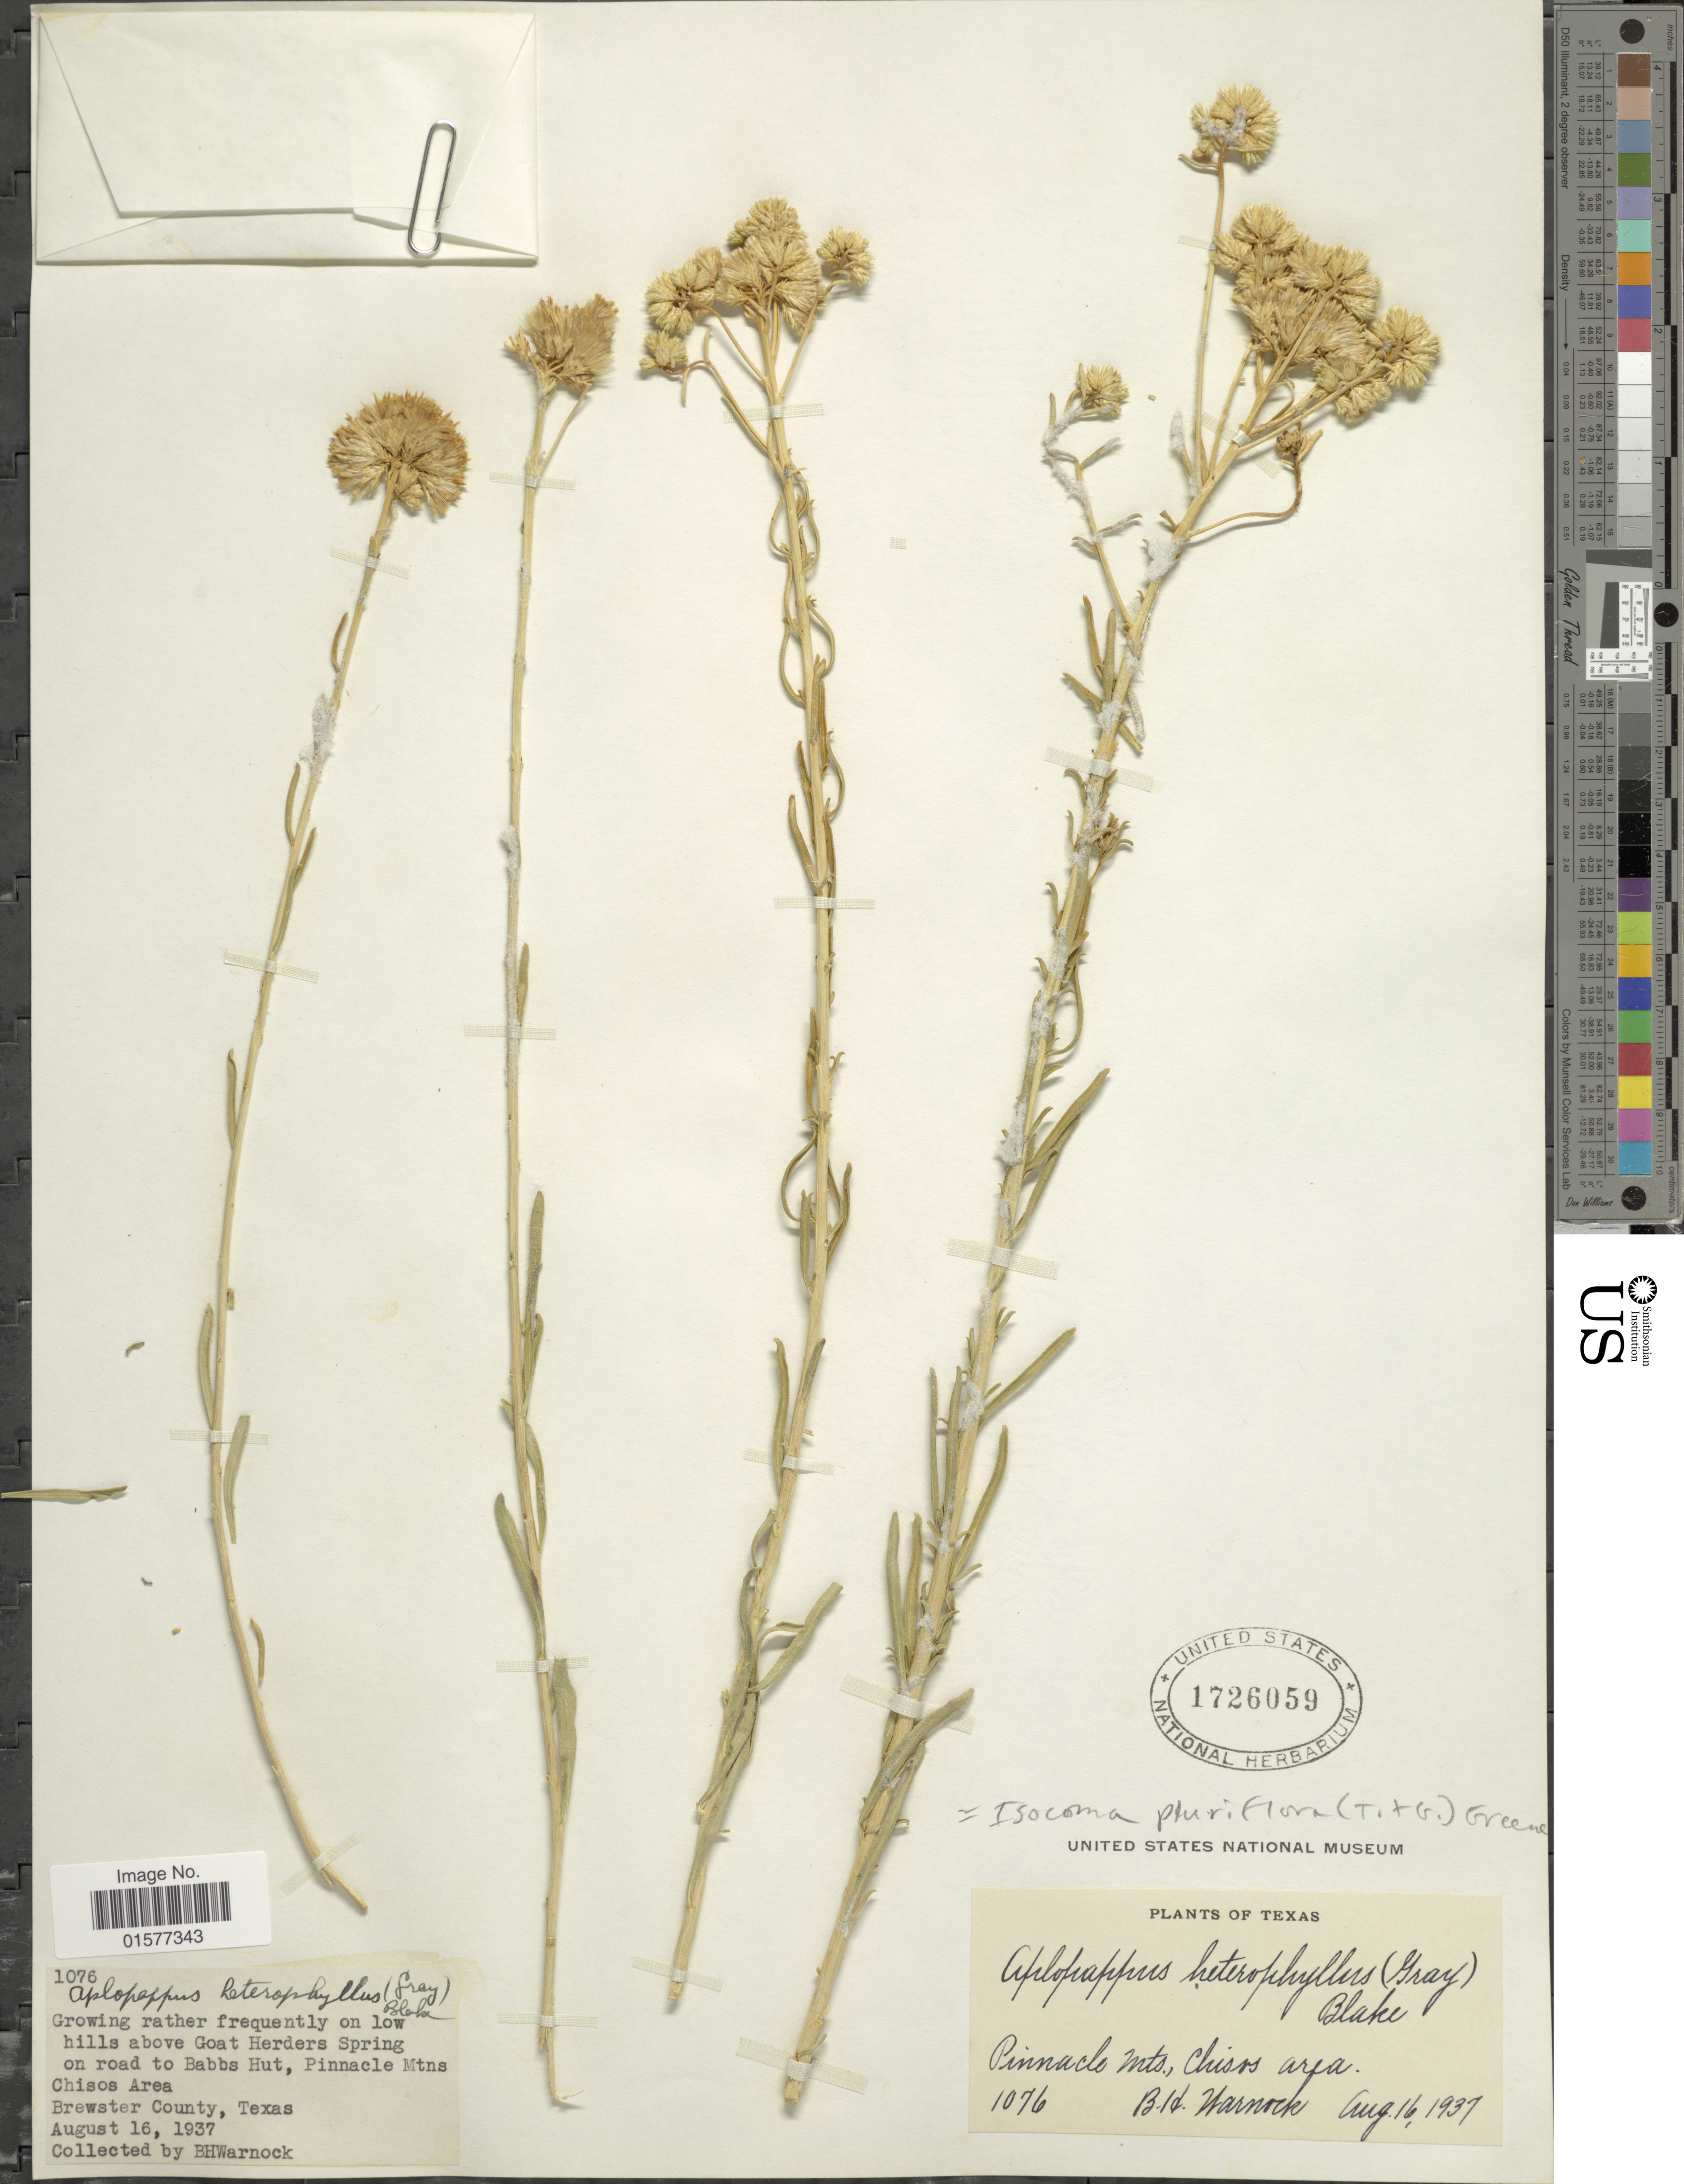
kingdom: Plantae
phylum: Tracheophyta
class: Magnoliopsida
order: Asterales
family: Asteraceae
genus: Isocoma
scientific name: Isocoma pluriflora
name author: (Torr. & A. Gray) Greene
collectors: B. H. Warnock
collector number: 1076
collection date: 1937-08-16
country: United States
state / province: Texas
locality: Growing rather frequintky on low hills above Goat Herders Spring on road to Babbs Hut, Pinnacle Mtns, Chisos Area, Brewster Countty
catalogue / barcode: US 1726059